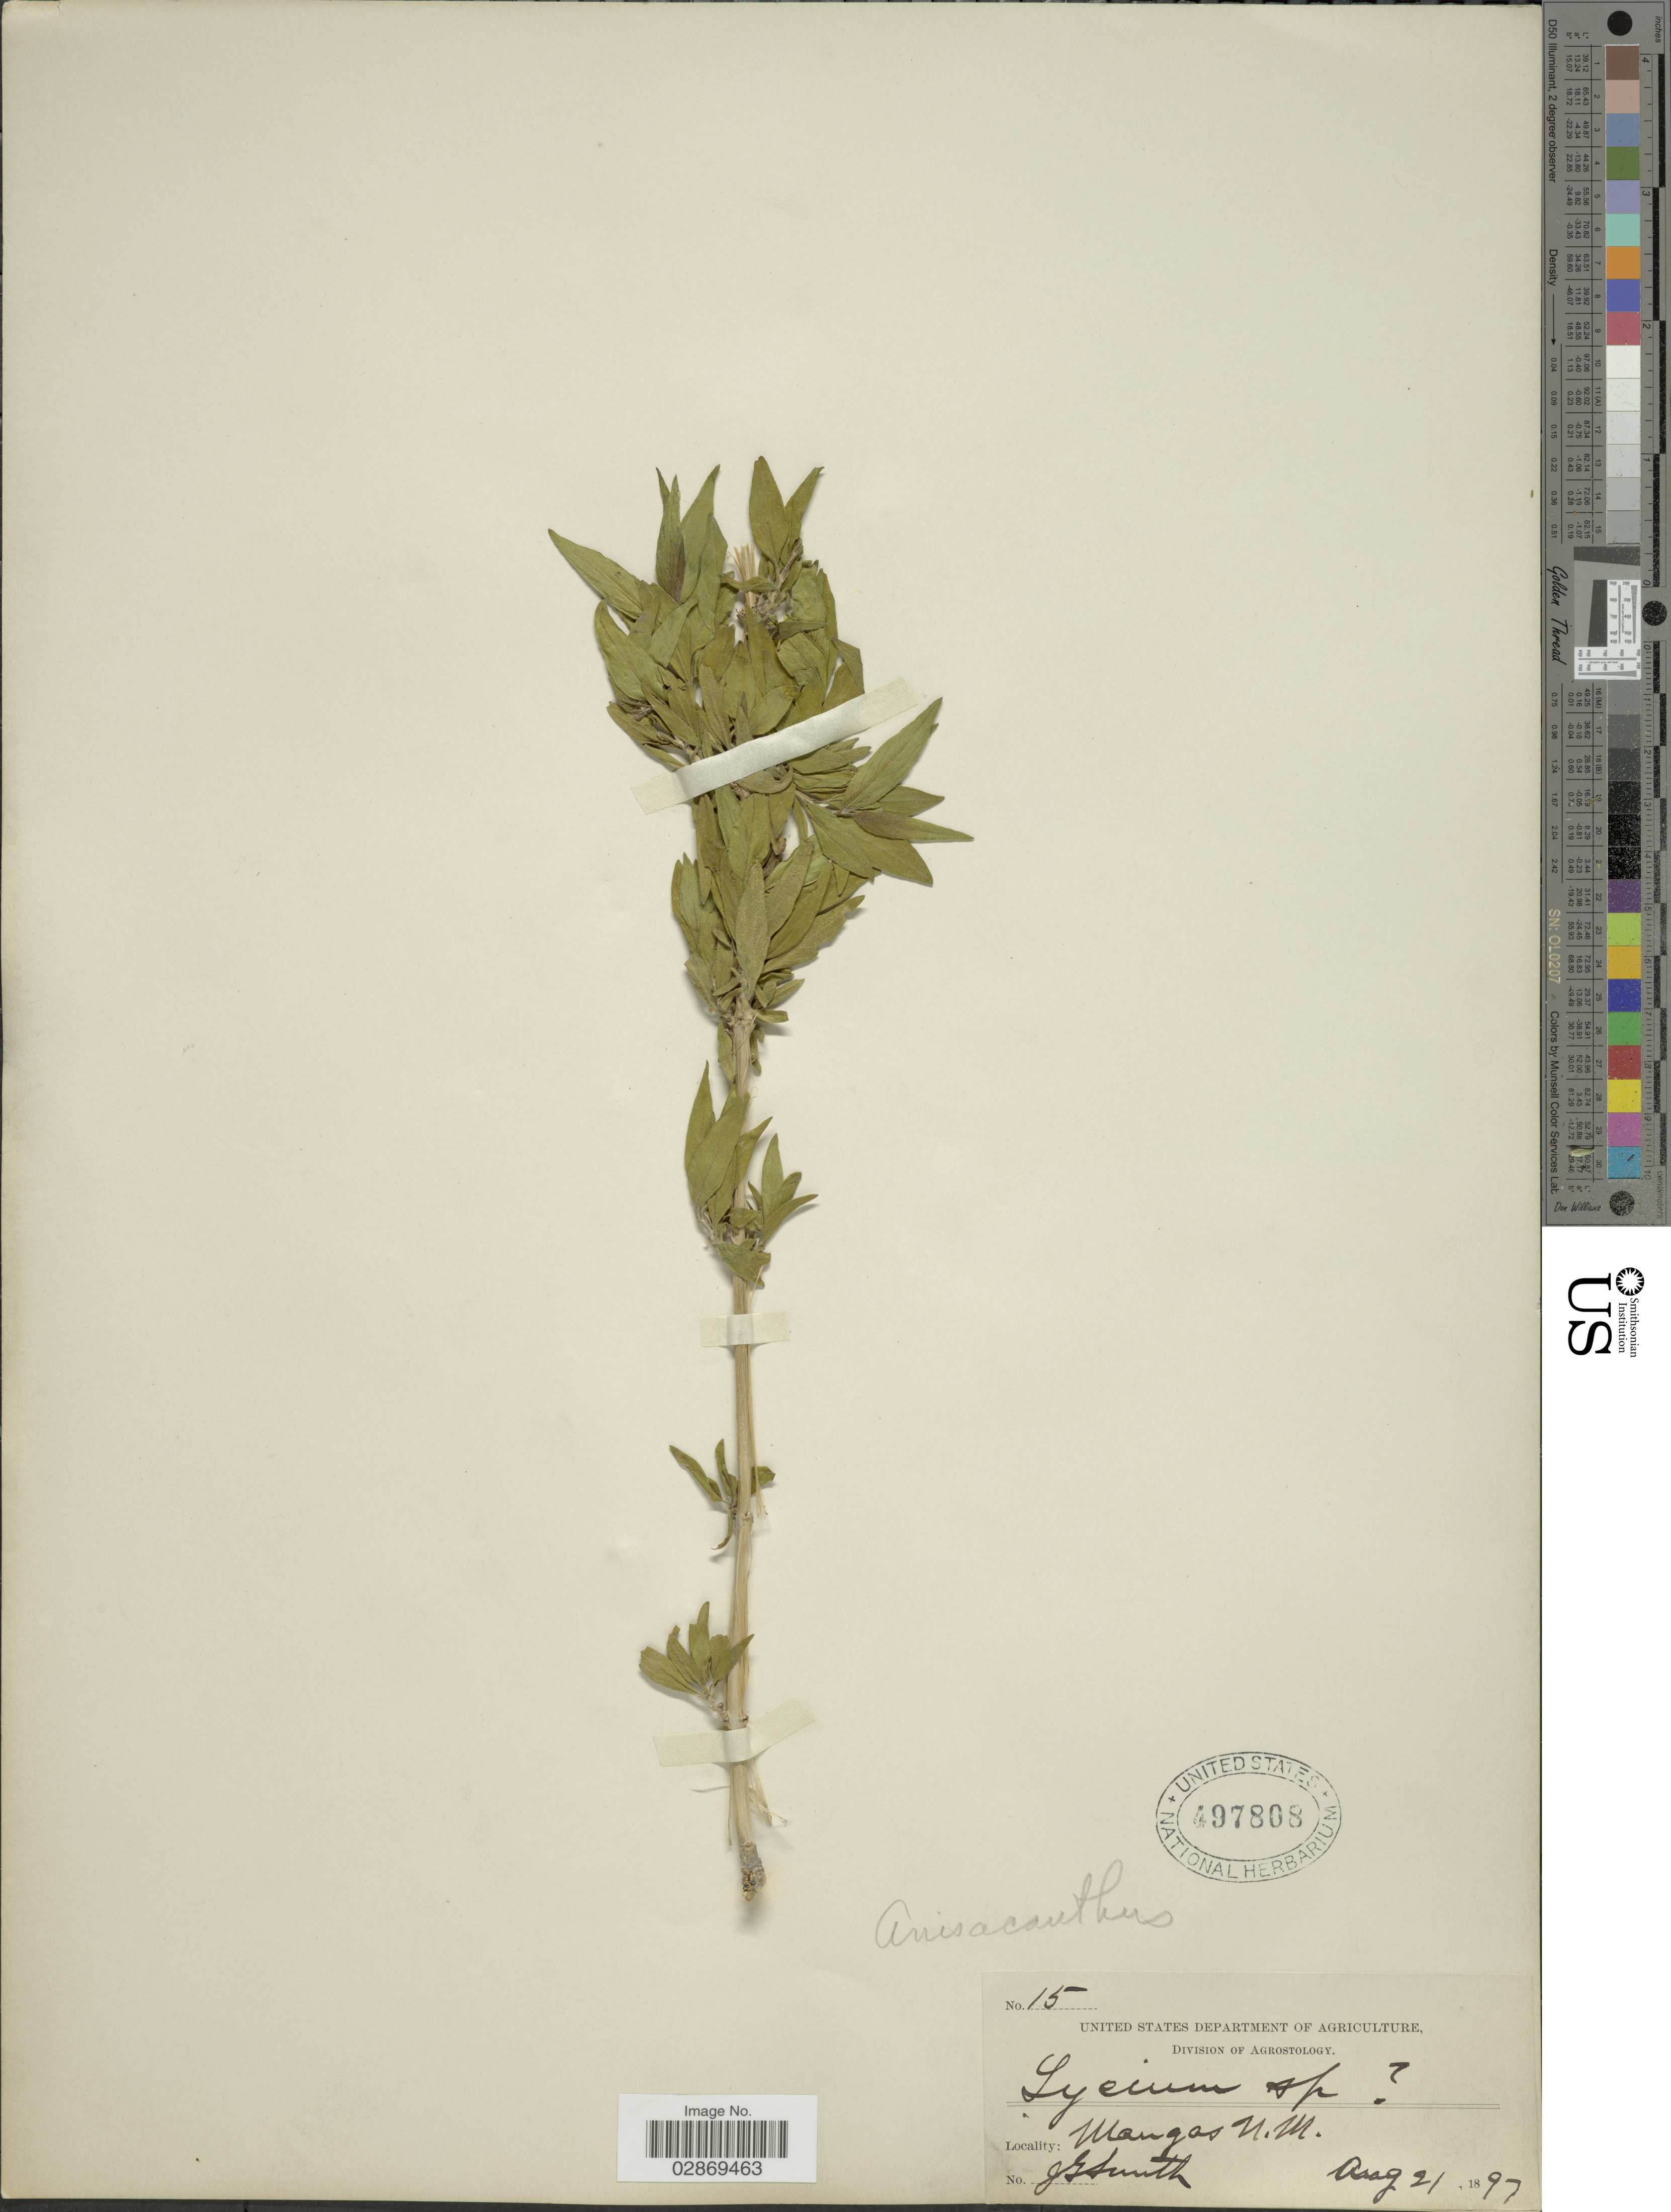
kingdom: Plantae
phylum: Tracheophyta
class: Magnoliopsida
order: Lamiales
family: Acanthaceae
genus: Anisacanthus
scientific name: Anisacanthus thurberi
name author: (Torr.) A. Gray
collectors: J. G. Smith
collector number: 15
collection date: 1897-08-21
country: United States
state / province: New Mexico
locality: Mangas, N.M.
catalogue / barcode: US 497808